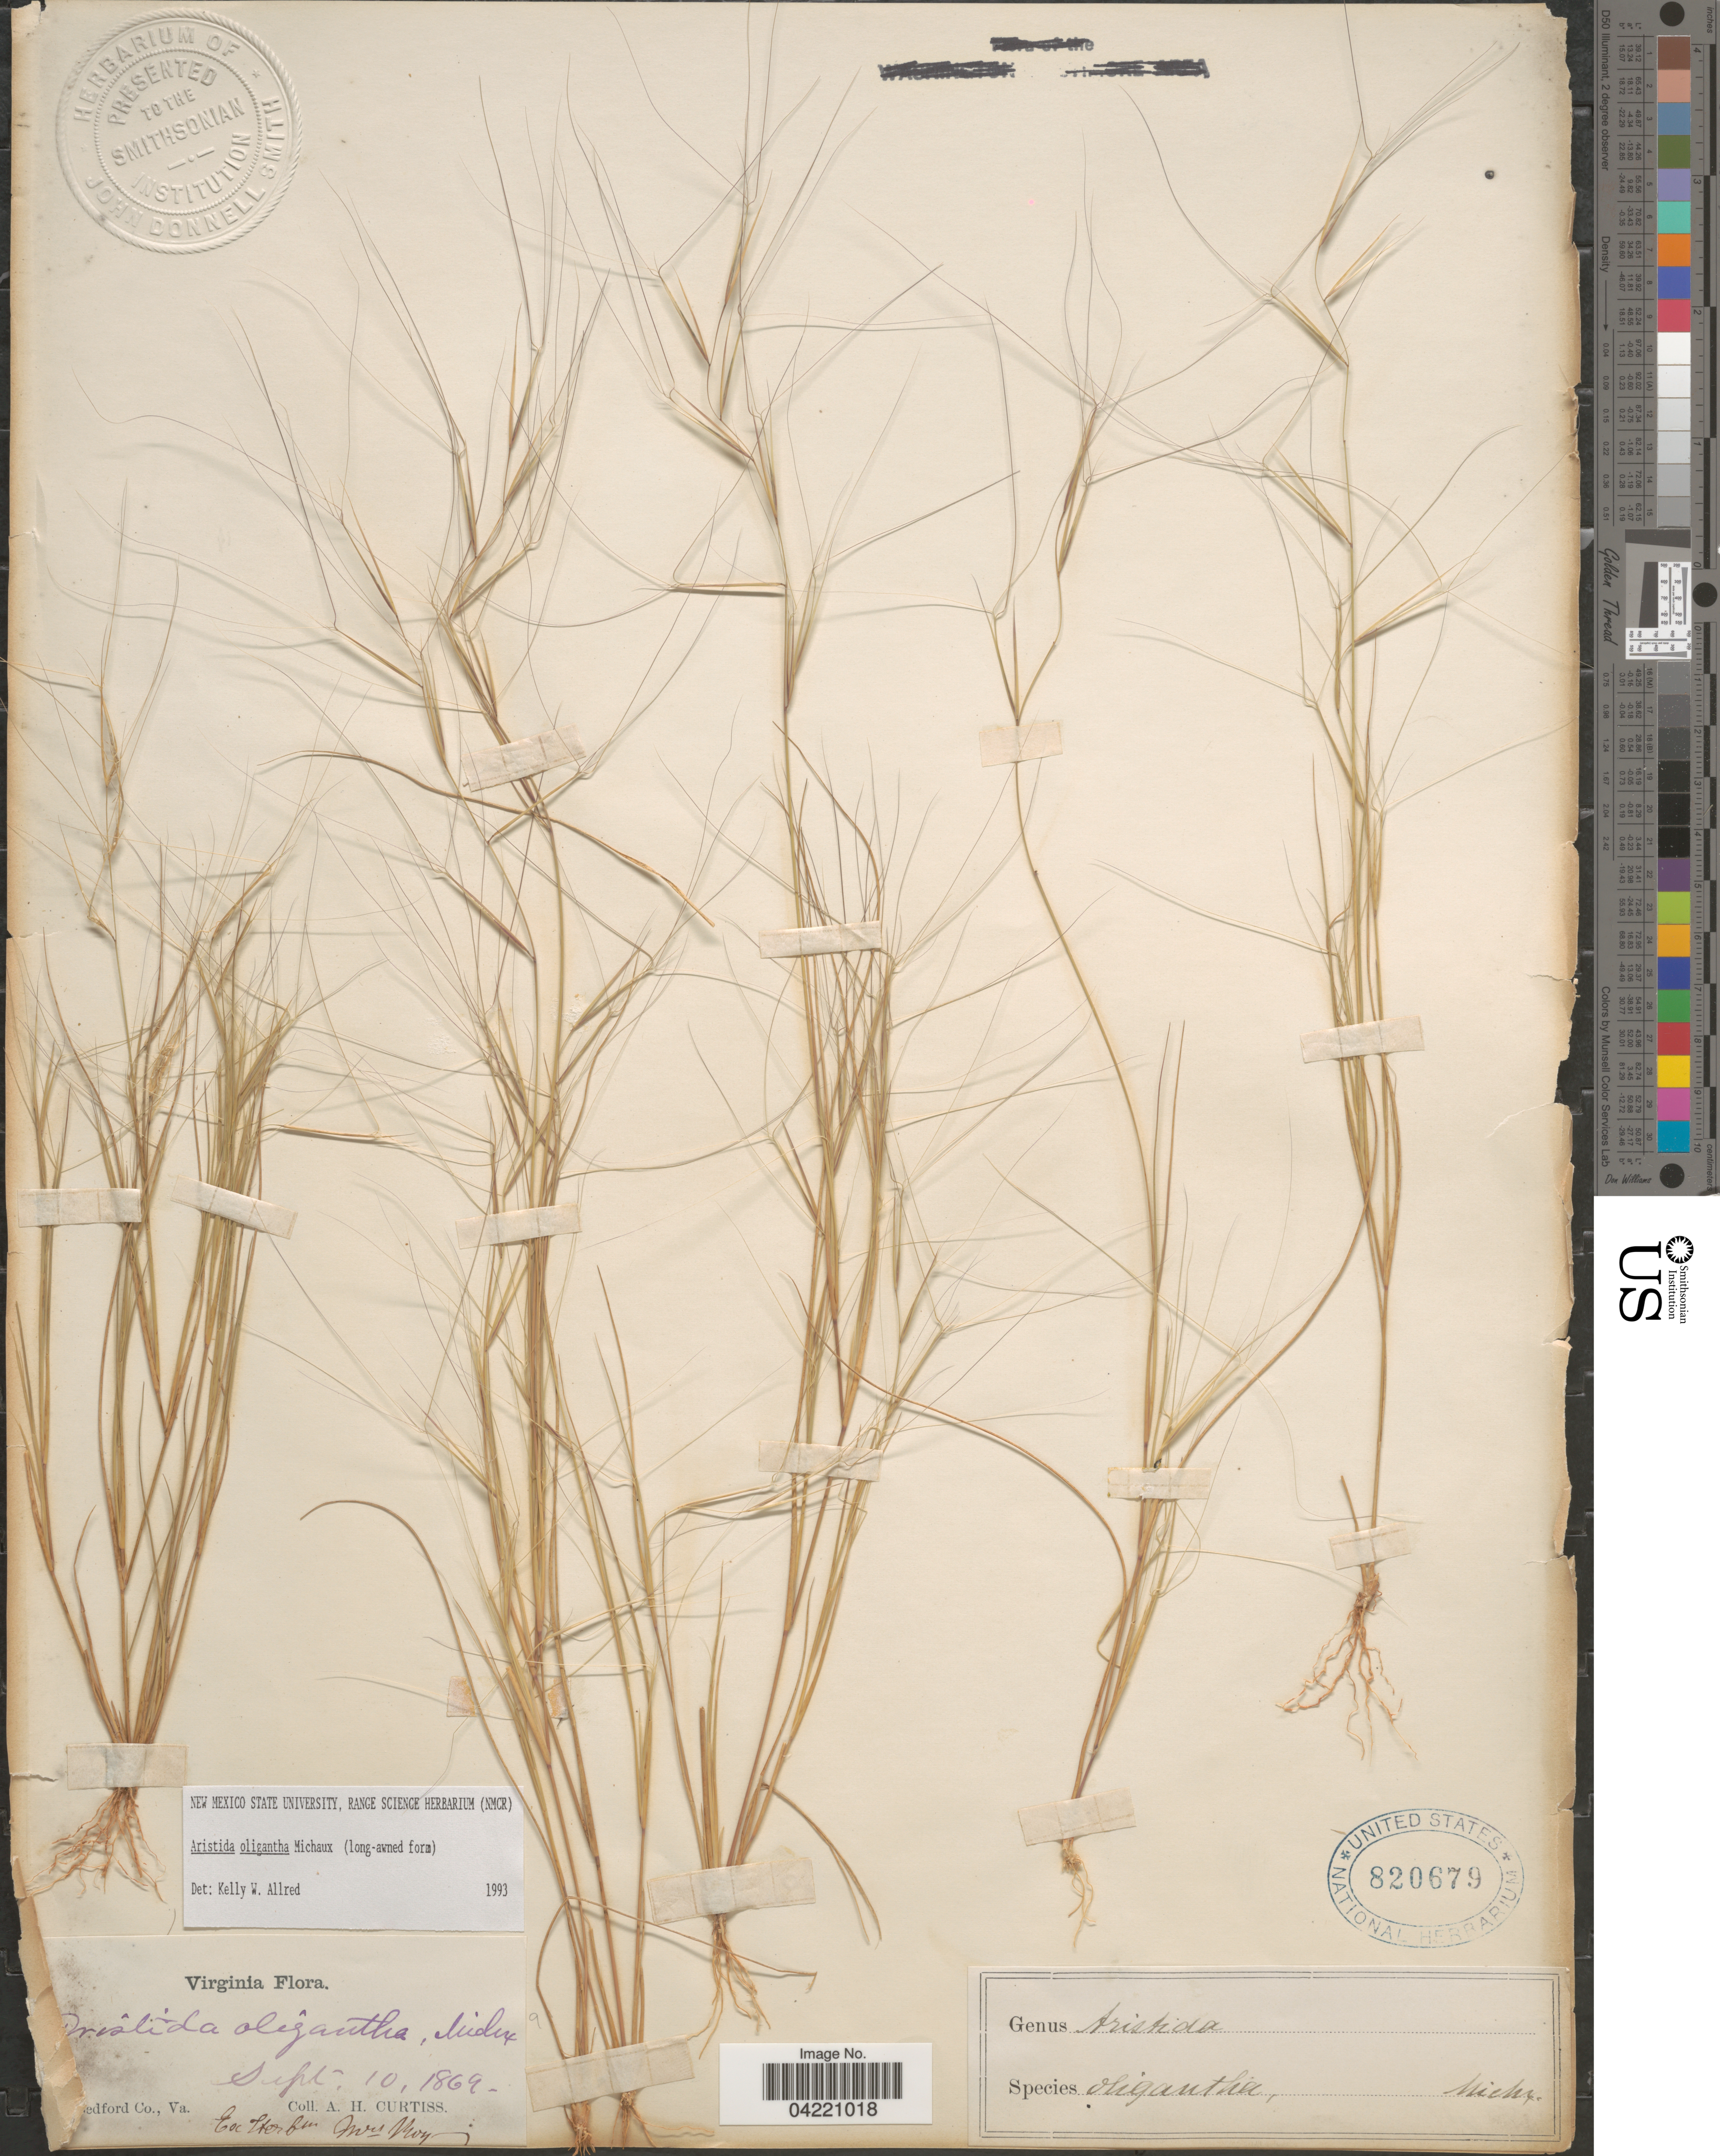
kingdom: Plantae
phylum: Tracheophyta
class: Liliopsida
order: Poales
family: Poaceae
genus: Aristida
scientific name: Aristida oligantha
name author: Michx.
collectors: A. H. Curtiss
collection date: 1869-09-10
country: United States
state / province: Virginia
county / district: Bedford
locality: Bedford.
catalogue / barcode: US 820679